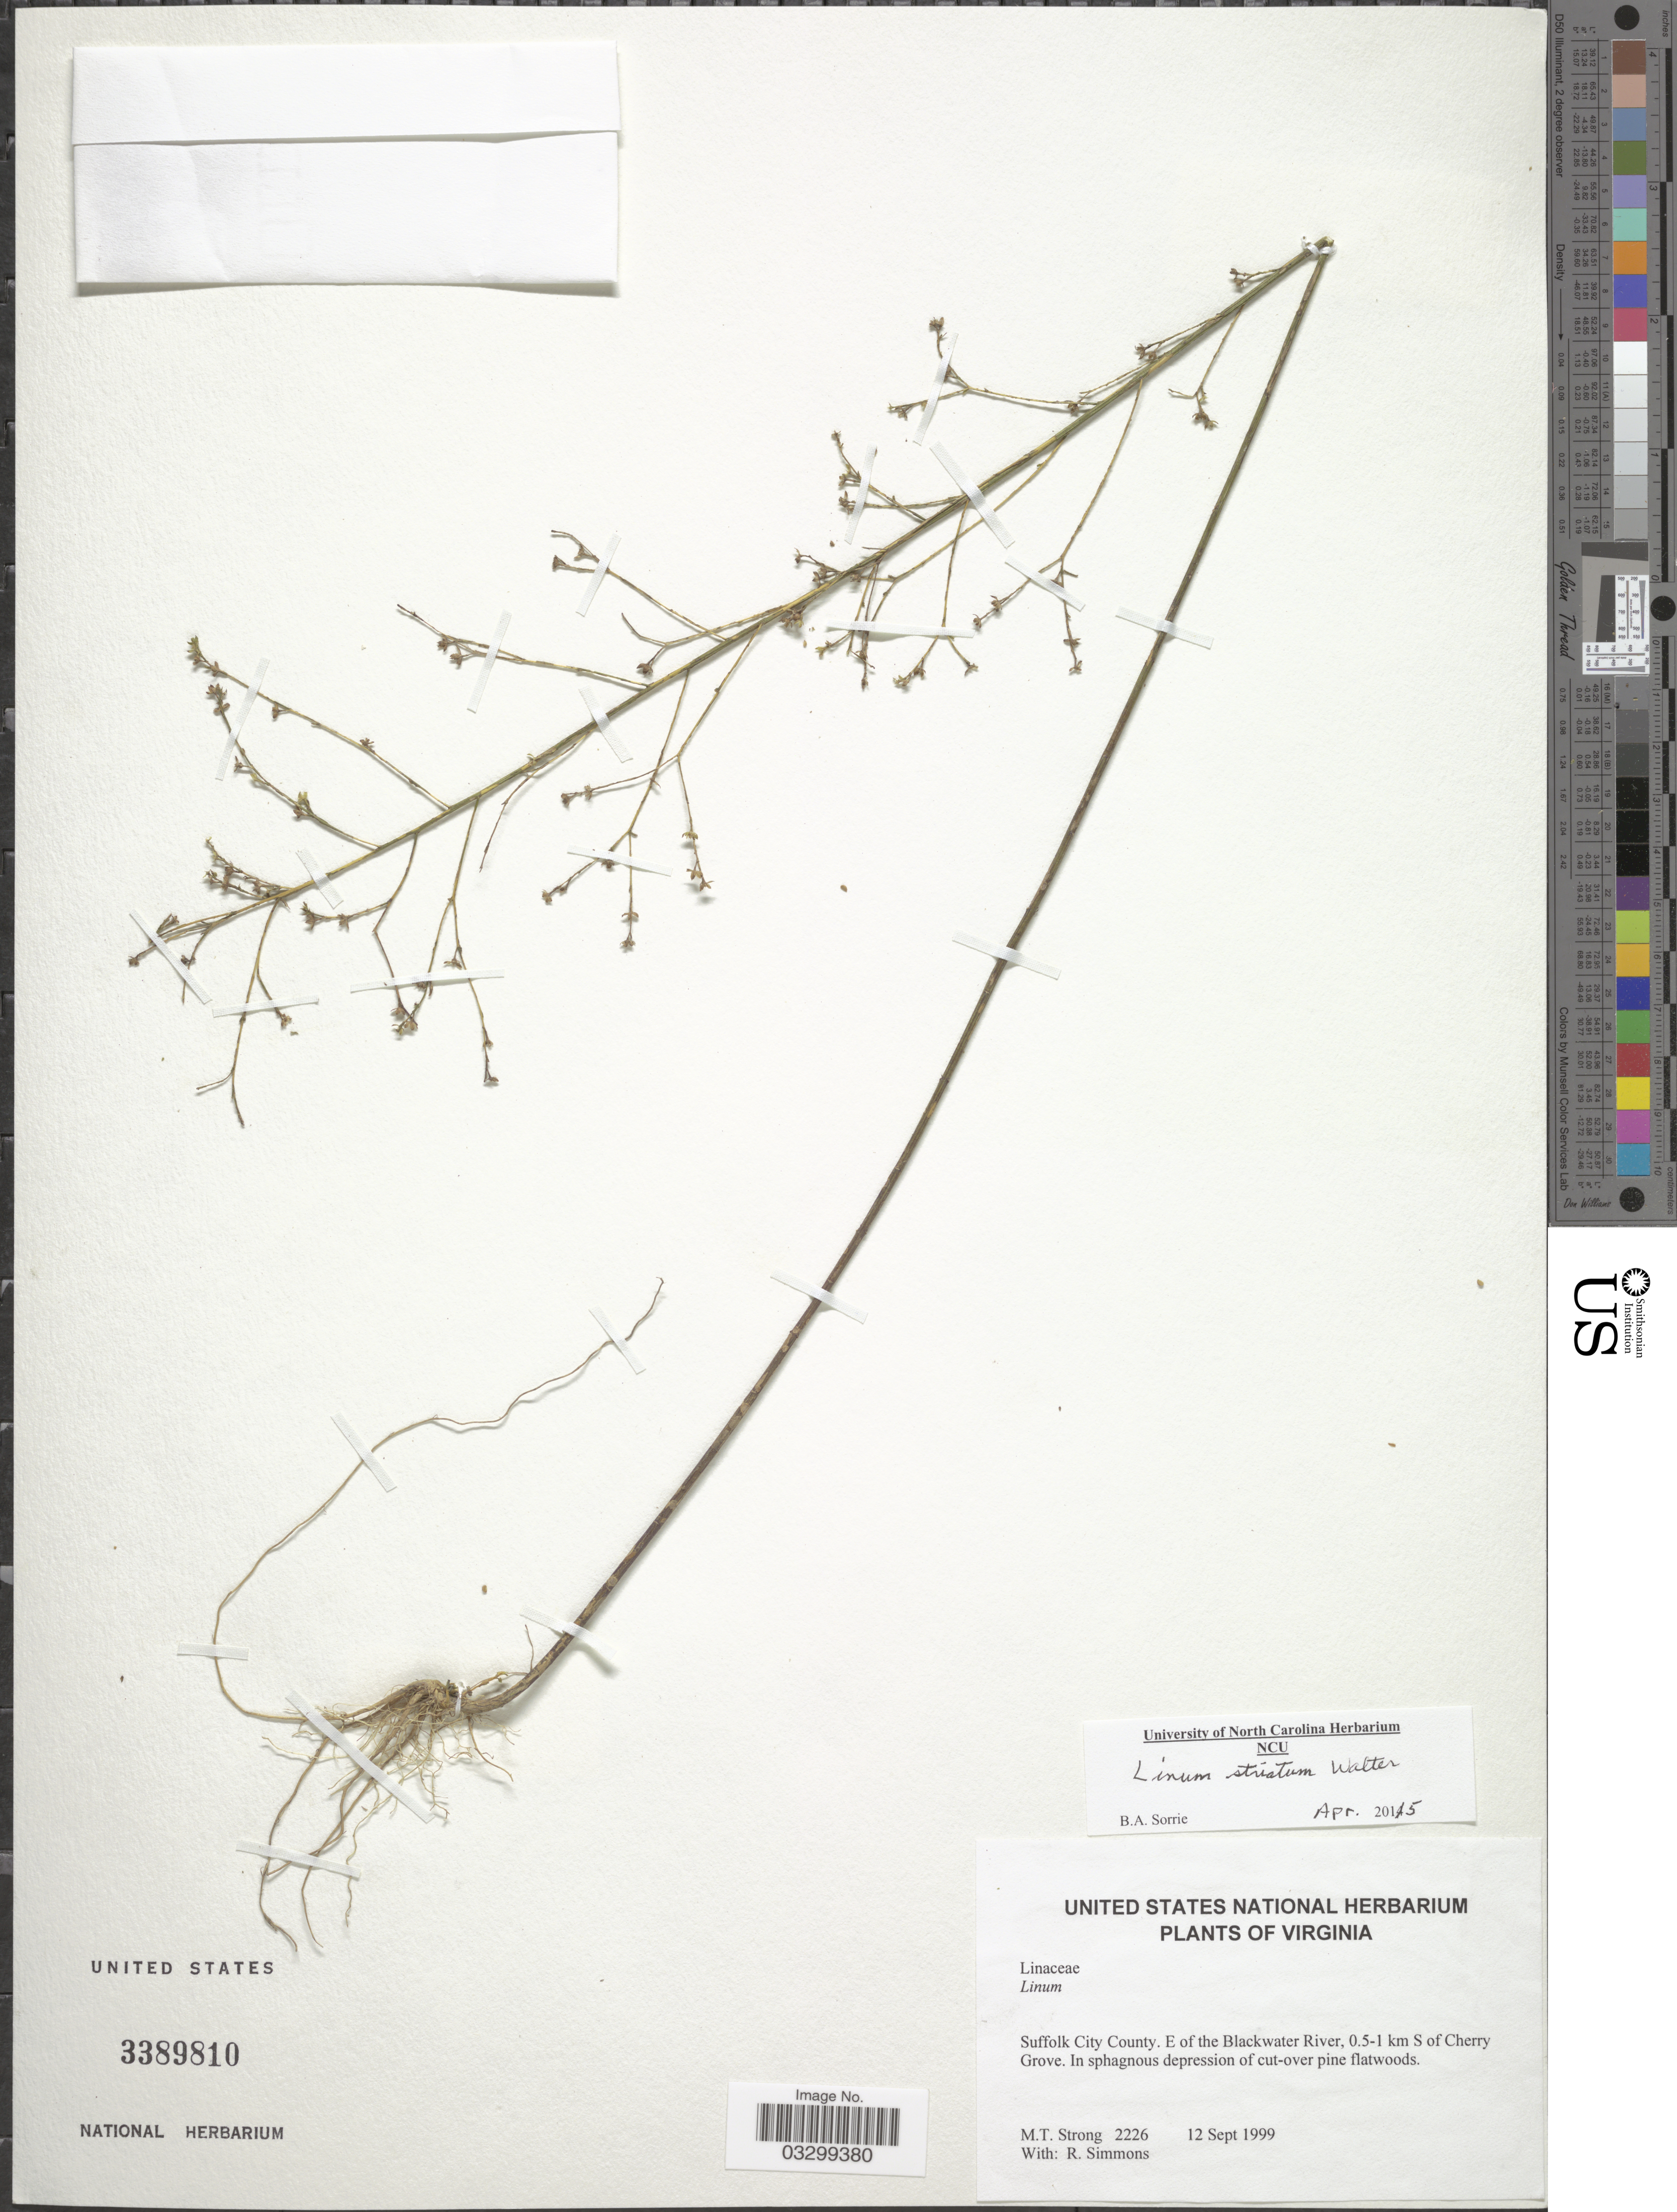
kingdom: Plantae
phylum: Tracheophyta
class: Magnoliopsida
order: Malpighiales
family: Linaceae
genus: Linum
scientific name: Linum striatum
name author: Walter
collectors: M. T. Strong & R. Simmons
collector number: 2226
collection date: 1999-09-12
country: United States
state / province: Virginia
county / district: City of Suffolk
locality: Suffolk City County. E of the Blackwater River, 0.5-1 km S of Cherry Grove.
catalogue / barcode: US 3389810